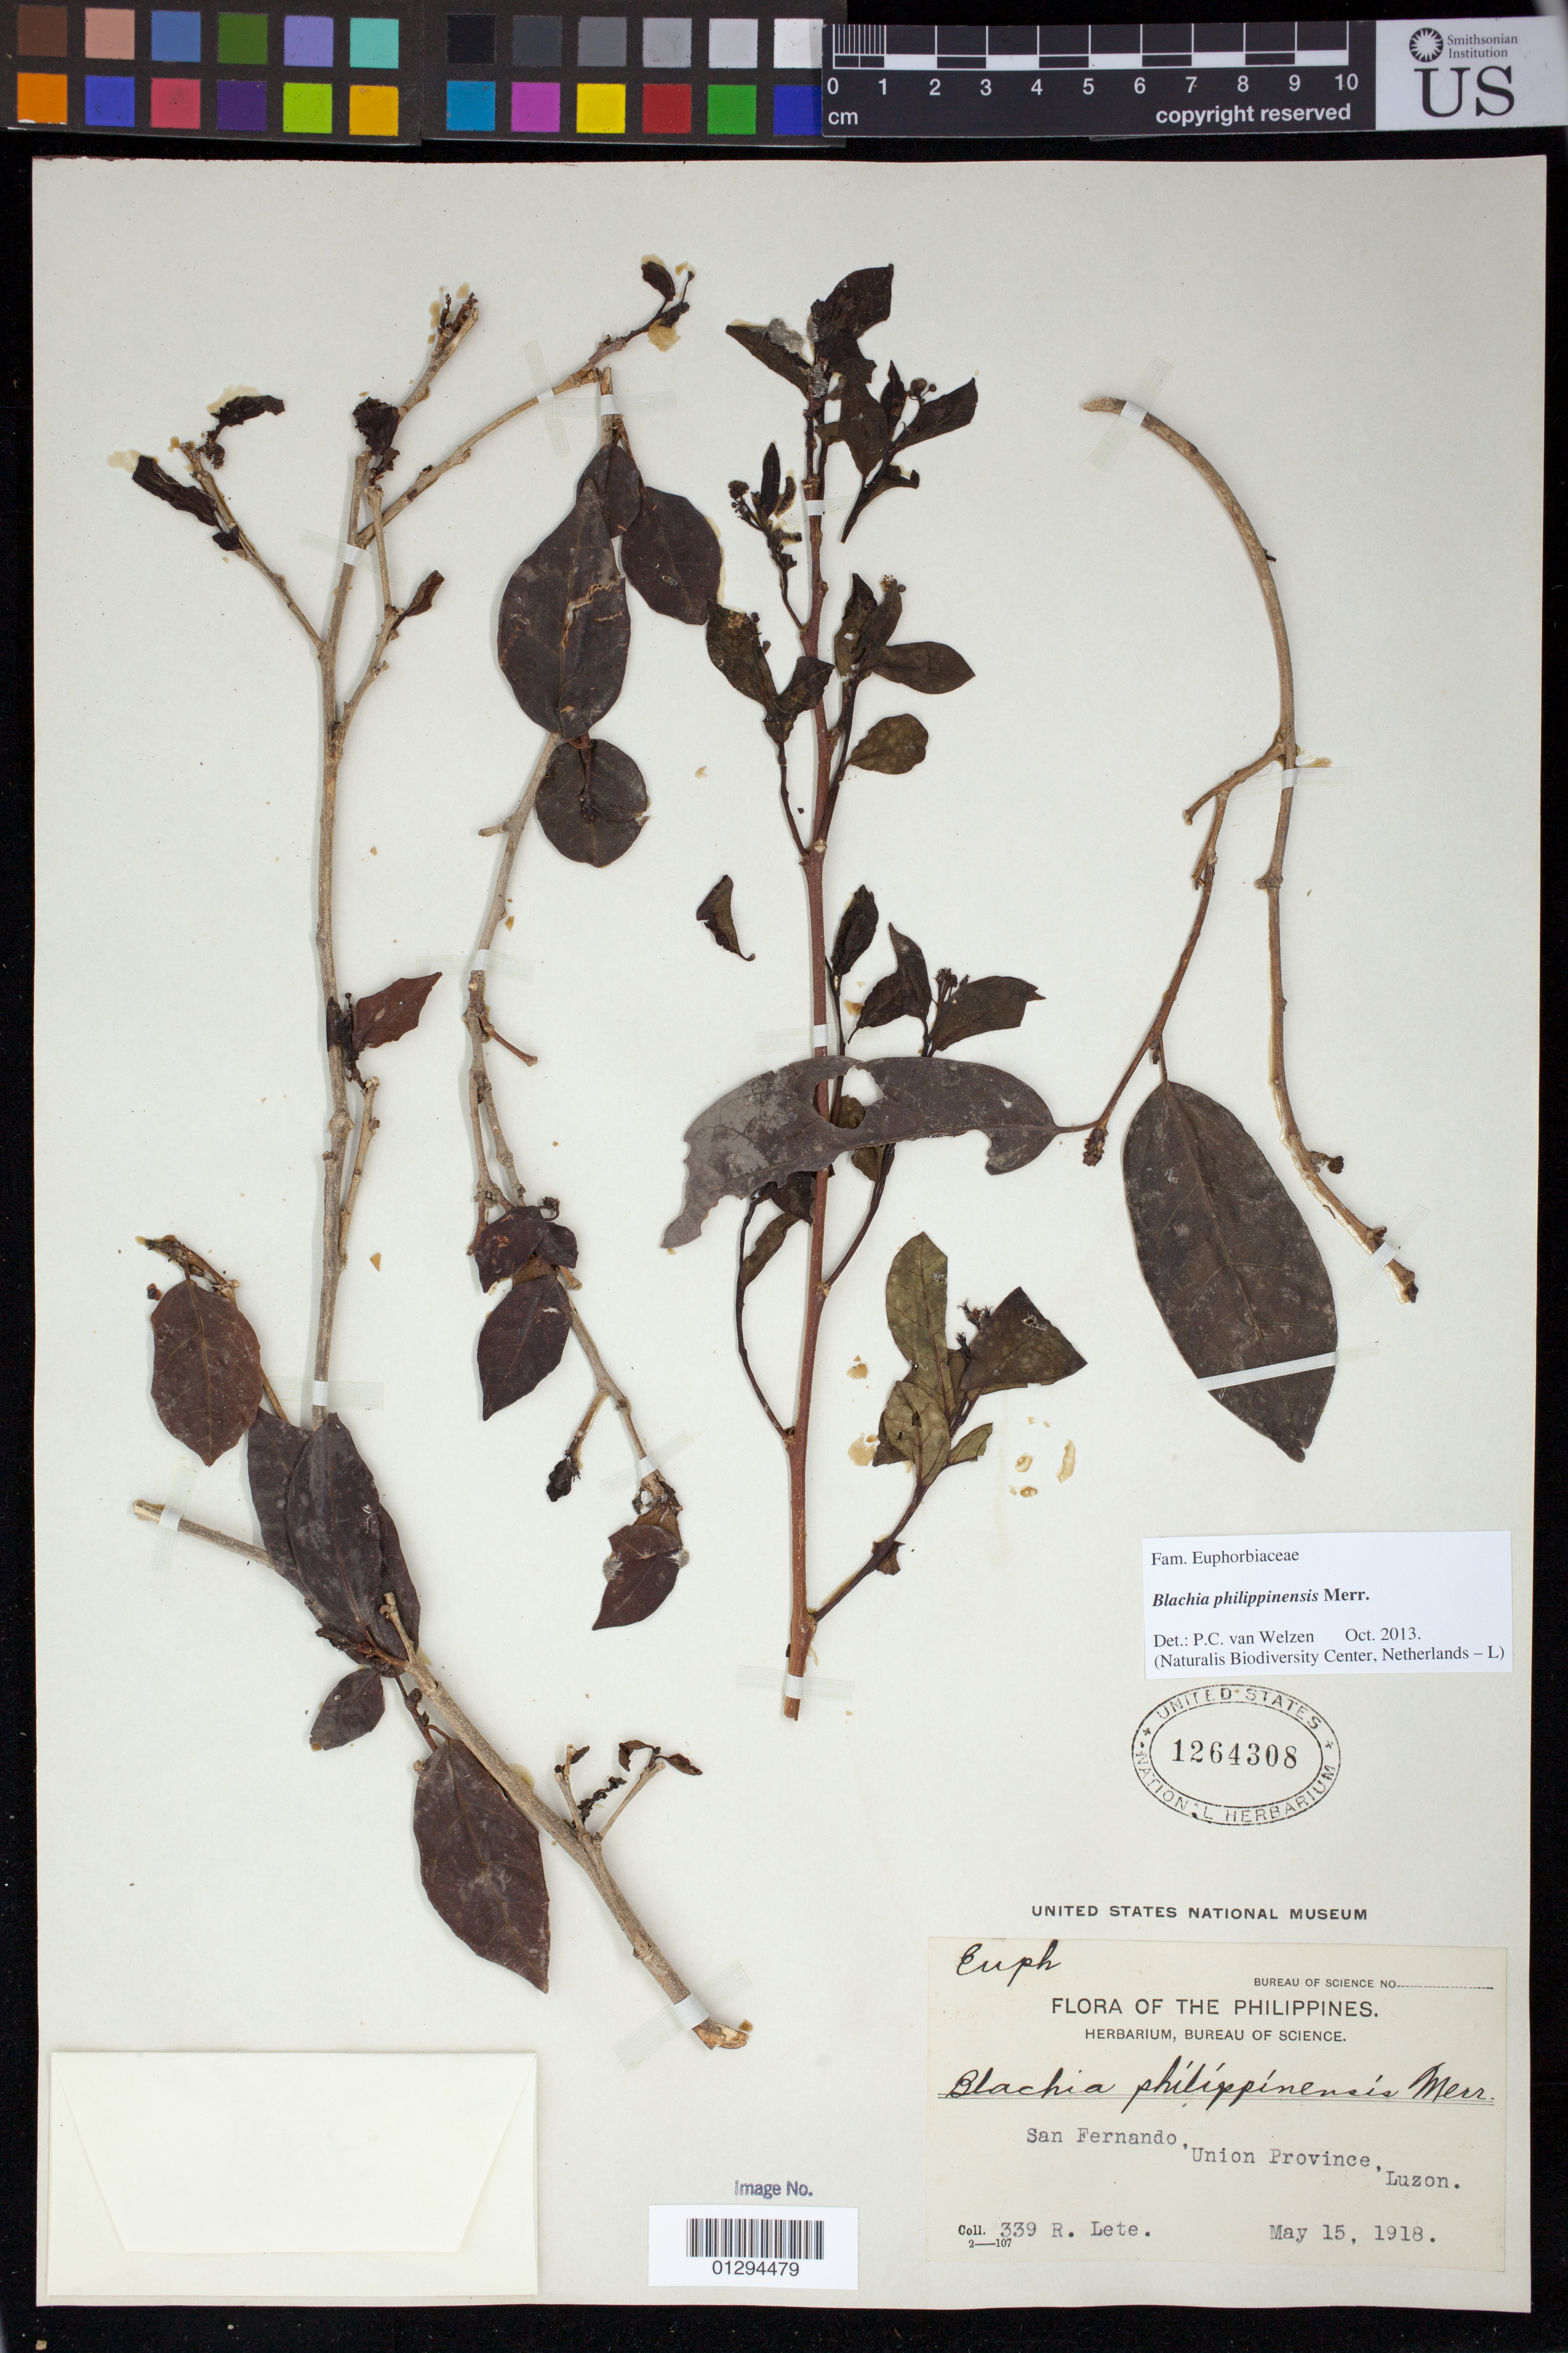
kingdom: Plantae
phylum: Tracheophyta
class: Magnoliopsida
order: Malpighiales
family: Euphorbiaceae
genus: Blachia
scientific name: Blachia philippinensis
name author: Merr.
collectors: R. Lete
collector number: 339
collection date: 1918-05-15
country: Philippines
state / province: Ilocos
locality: San Fernando, Union Province, Luzon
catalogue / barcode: US 1264308